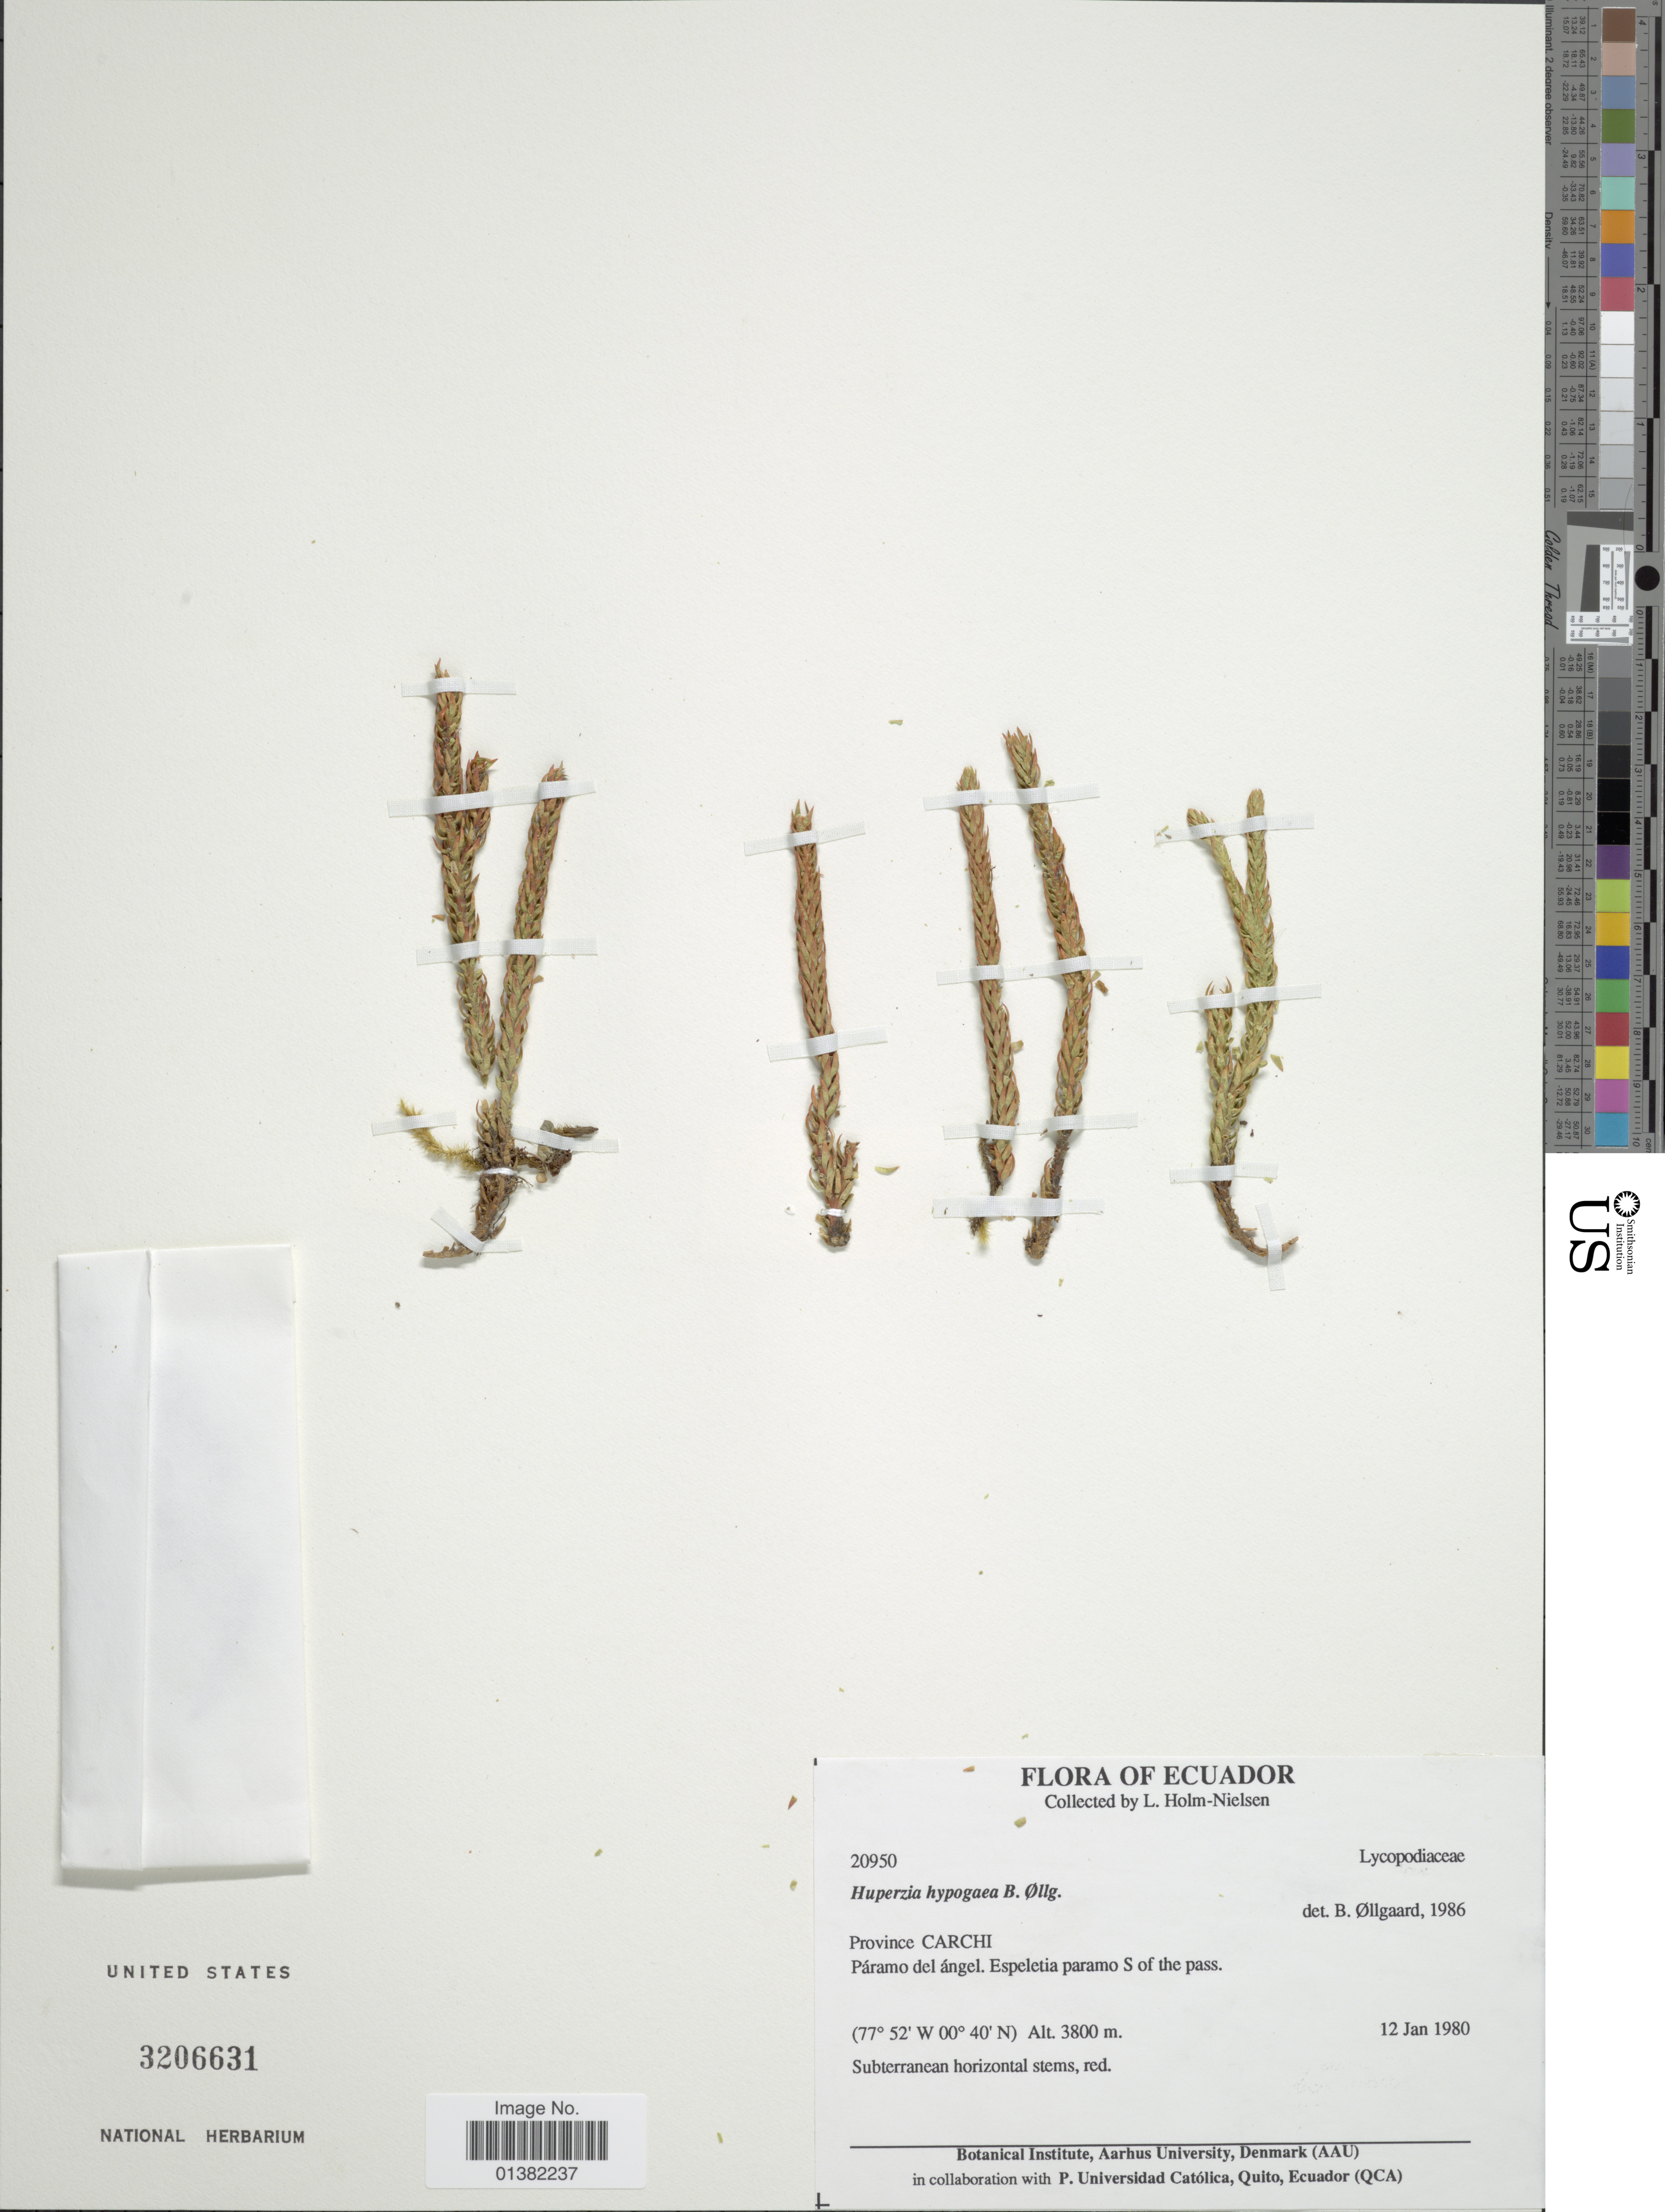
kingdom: Plantae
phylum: Tracheophyta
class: Lycopodiopsida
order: Lycopodiales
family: Lycopodiaceae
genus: Phlegmariurus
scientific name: Phlegmariurus hypogaeus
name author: (B. Øllg.) B. Øllg.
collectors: L. B. Holm-Nielsen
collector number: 20950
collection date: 1980-01-12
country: Ecuador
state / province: Carchi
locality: Páramo del ángel. Espeletia paramo S of the pass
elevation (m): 3800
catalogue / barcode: US 3206631